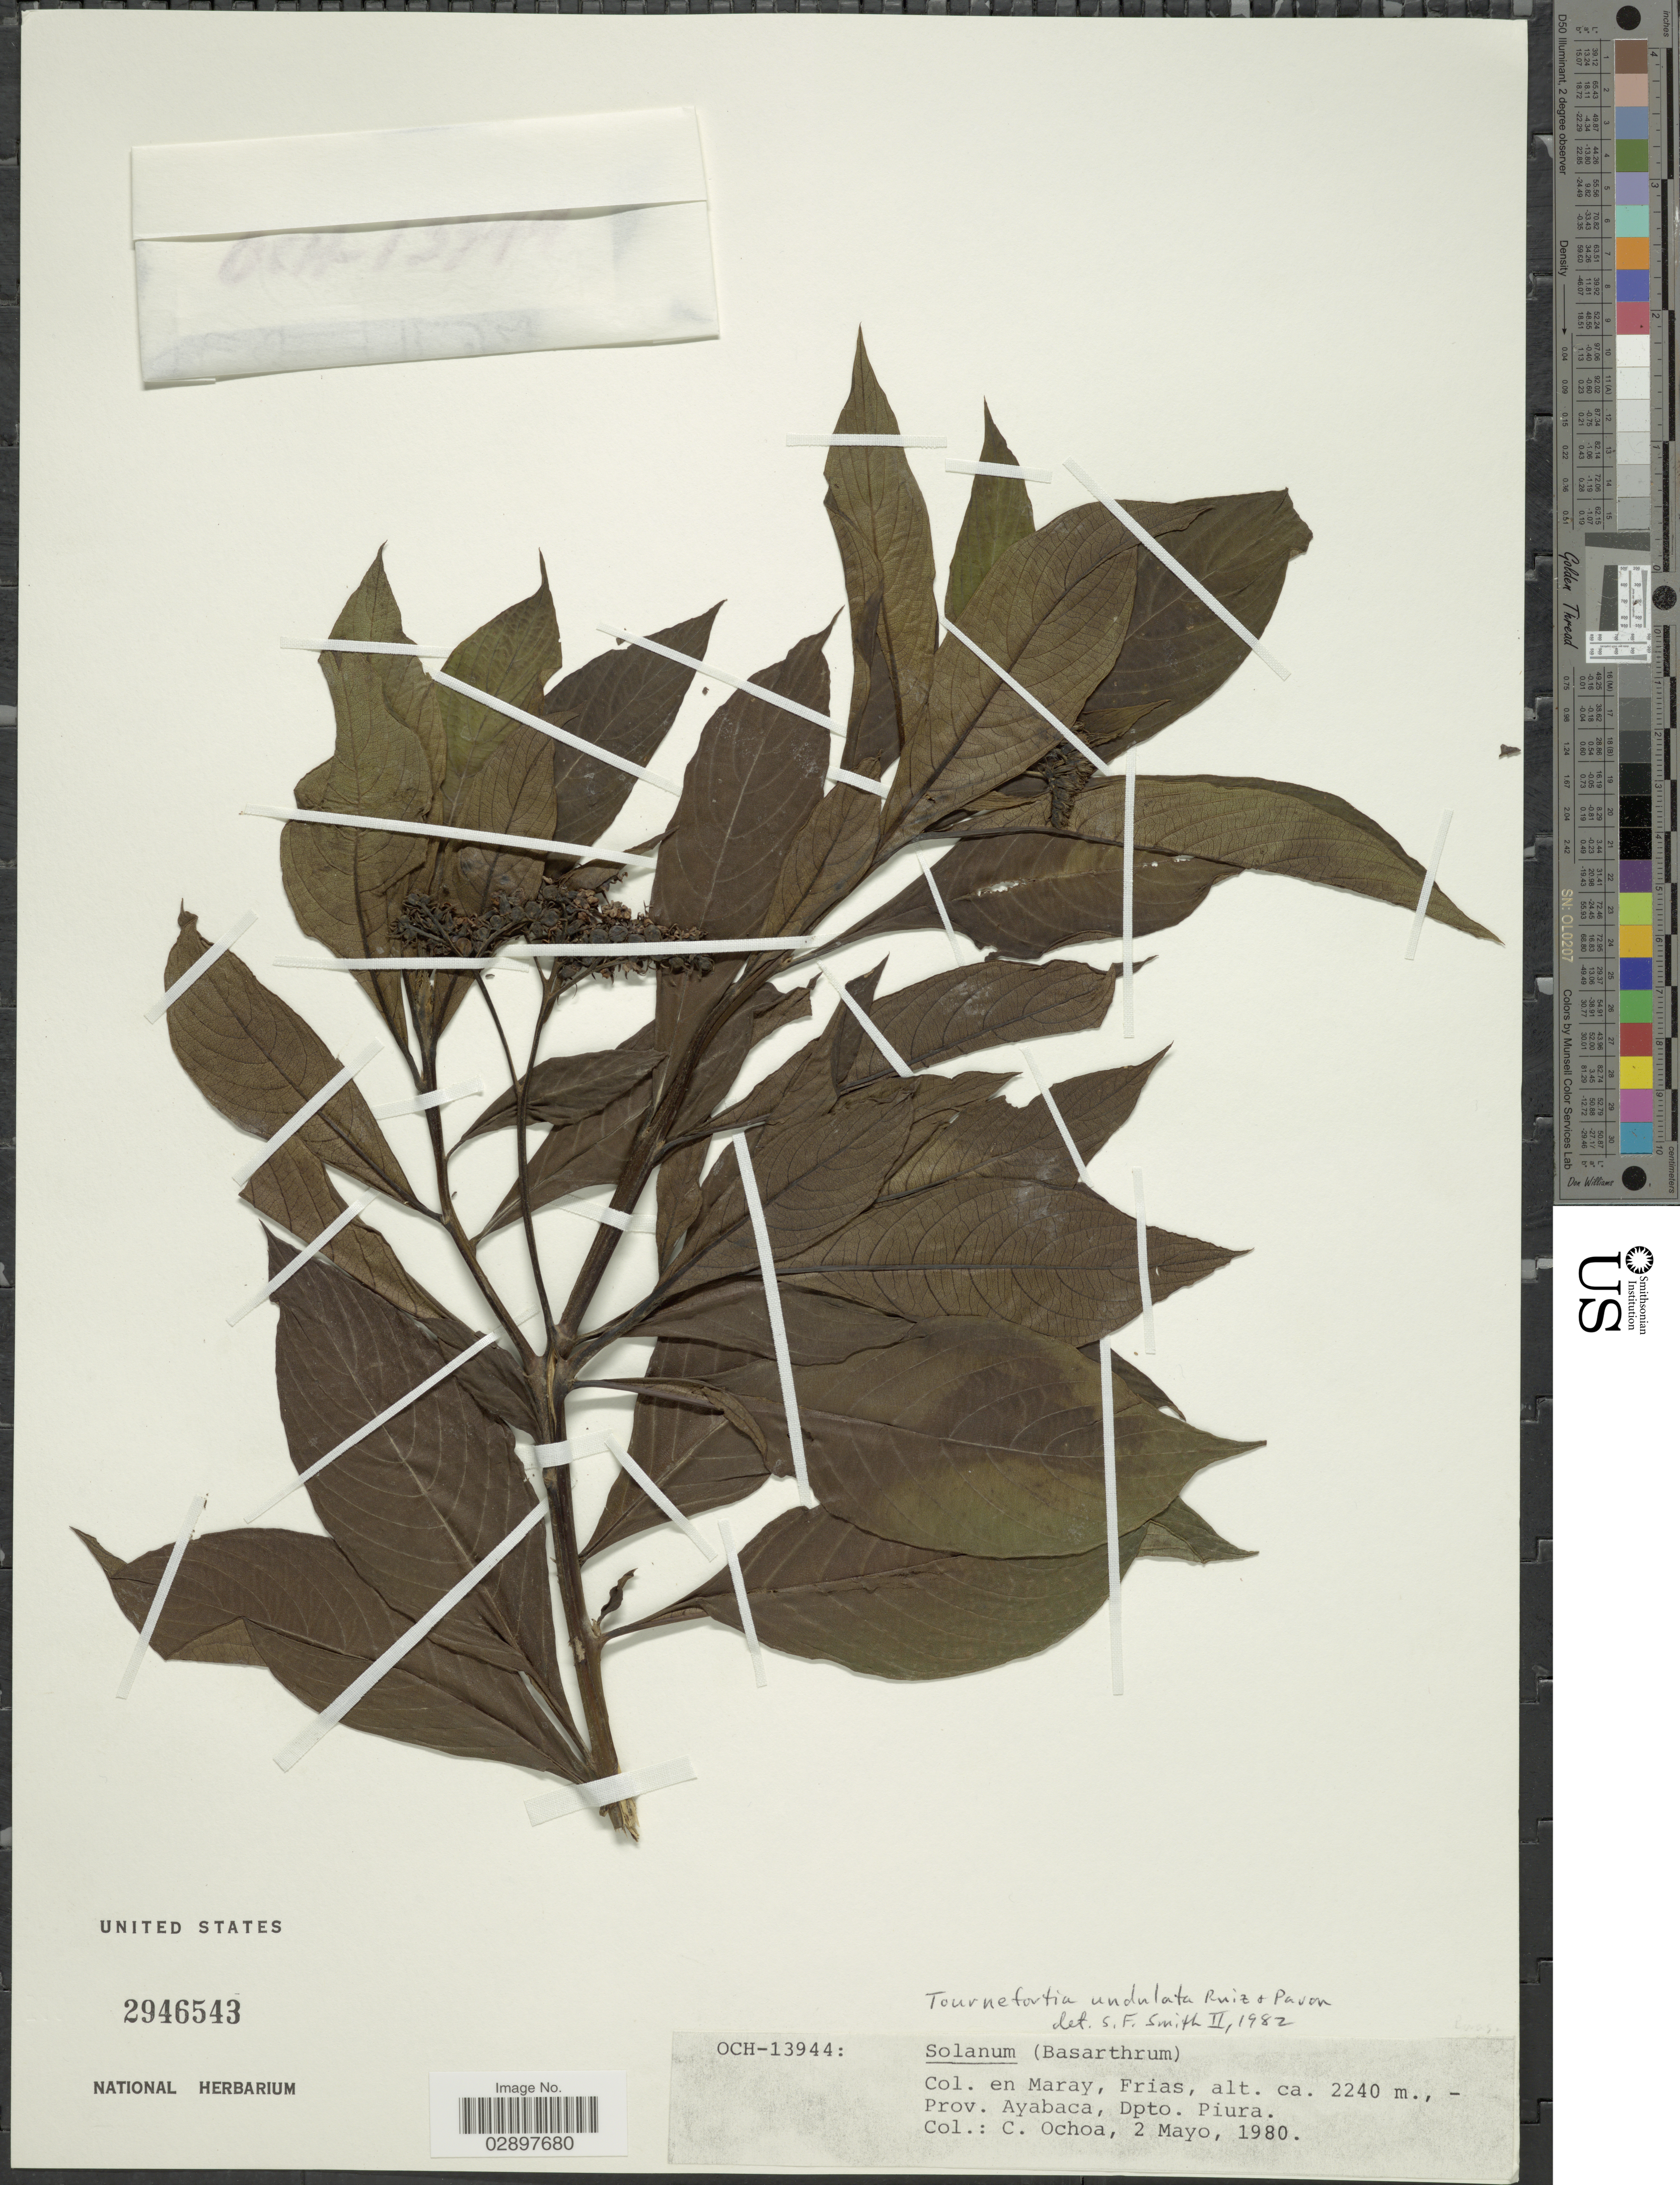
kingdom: Plantae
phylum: Tracheophyta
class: Magnoliopsida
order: Boraginales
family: Heliotropiaceae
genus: Tournefortia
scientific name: Tournefortia undulata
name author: Benth.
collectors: C. Ochoa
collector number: OCH-13944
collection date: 1980-05-02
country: Peru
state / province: Piura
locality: Col. en Maray, Frias. Prov. Ayabaca, Dpto. Piura.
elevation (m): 2240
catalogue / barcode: US 2946543